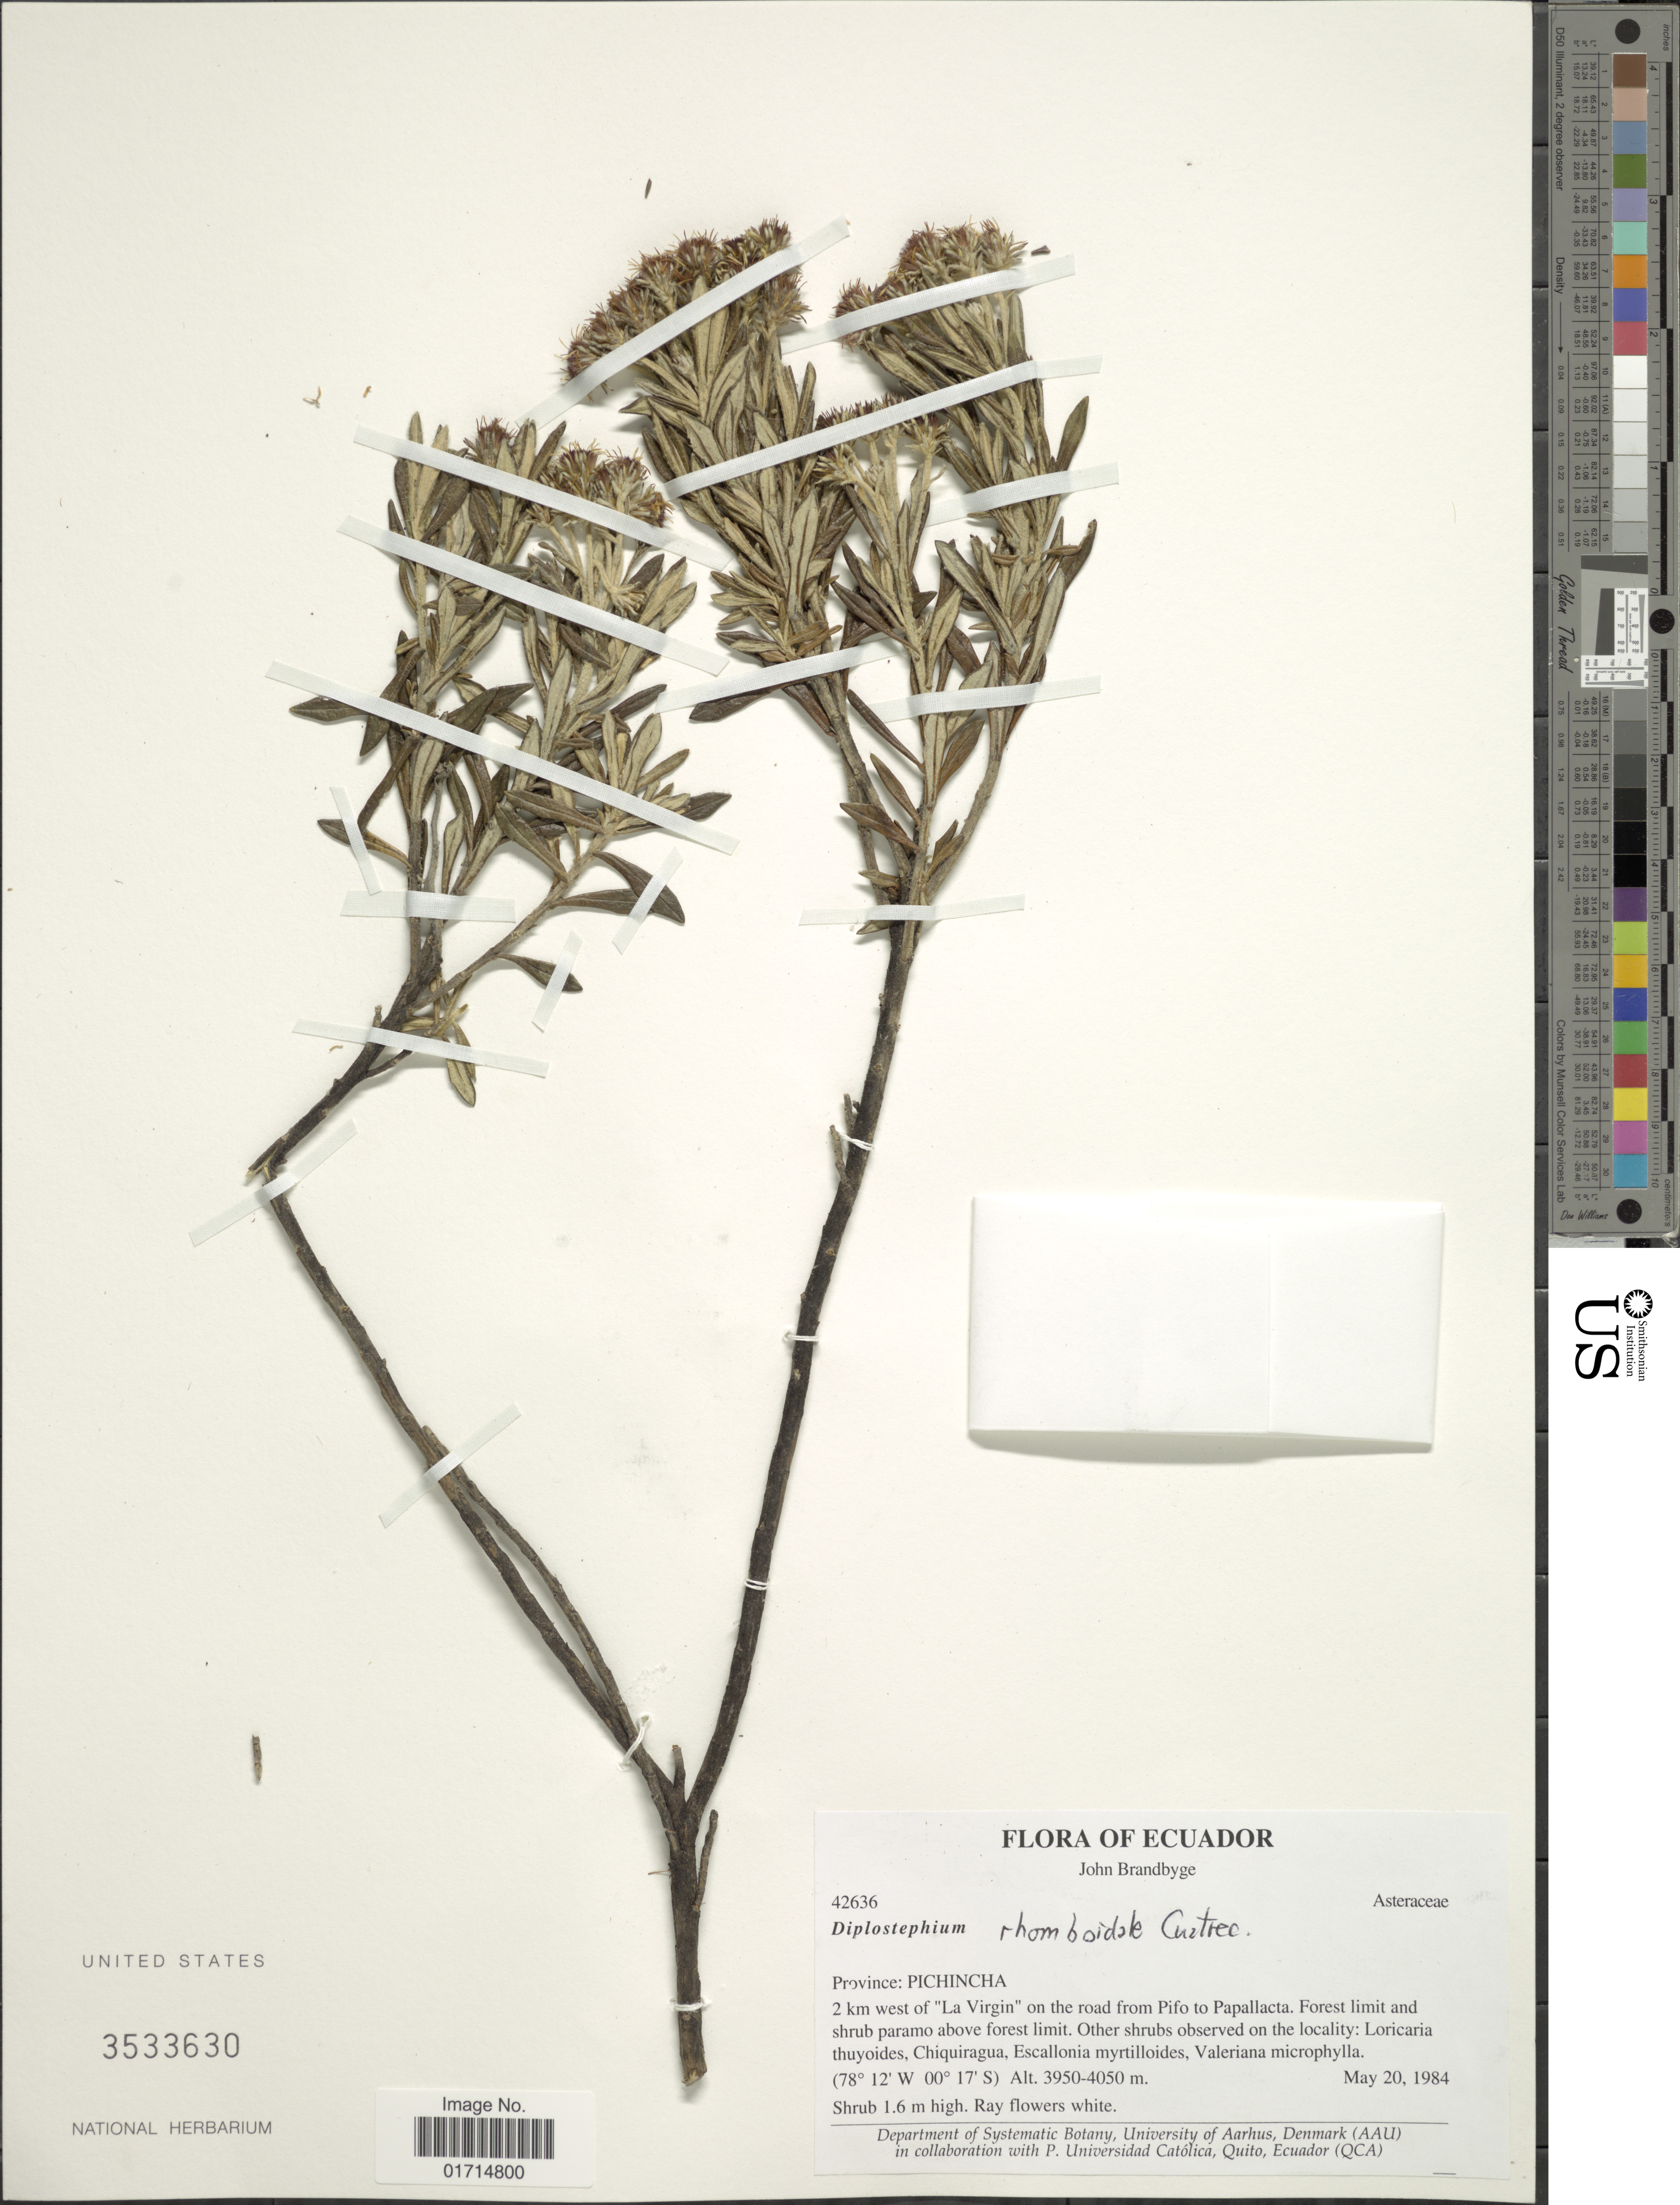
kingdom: Plantae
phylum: Tracheophyta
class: Magnoliopsida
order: Asterales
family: Asteraceae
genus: Diplostephium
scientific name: Diplostephium rhomboidale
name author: Cuatrec.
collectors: J. Brandbyge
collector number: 42636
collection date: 1984-05-20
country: Ecuador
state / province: Pichincha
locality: Ecuador. Province: Pichincha. 2 km west of "La Virgin" on the road from Pifo to papallacta.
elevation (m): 3950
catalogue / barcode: US 3533630